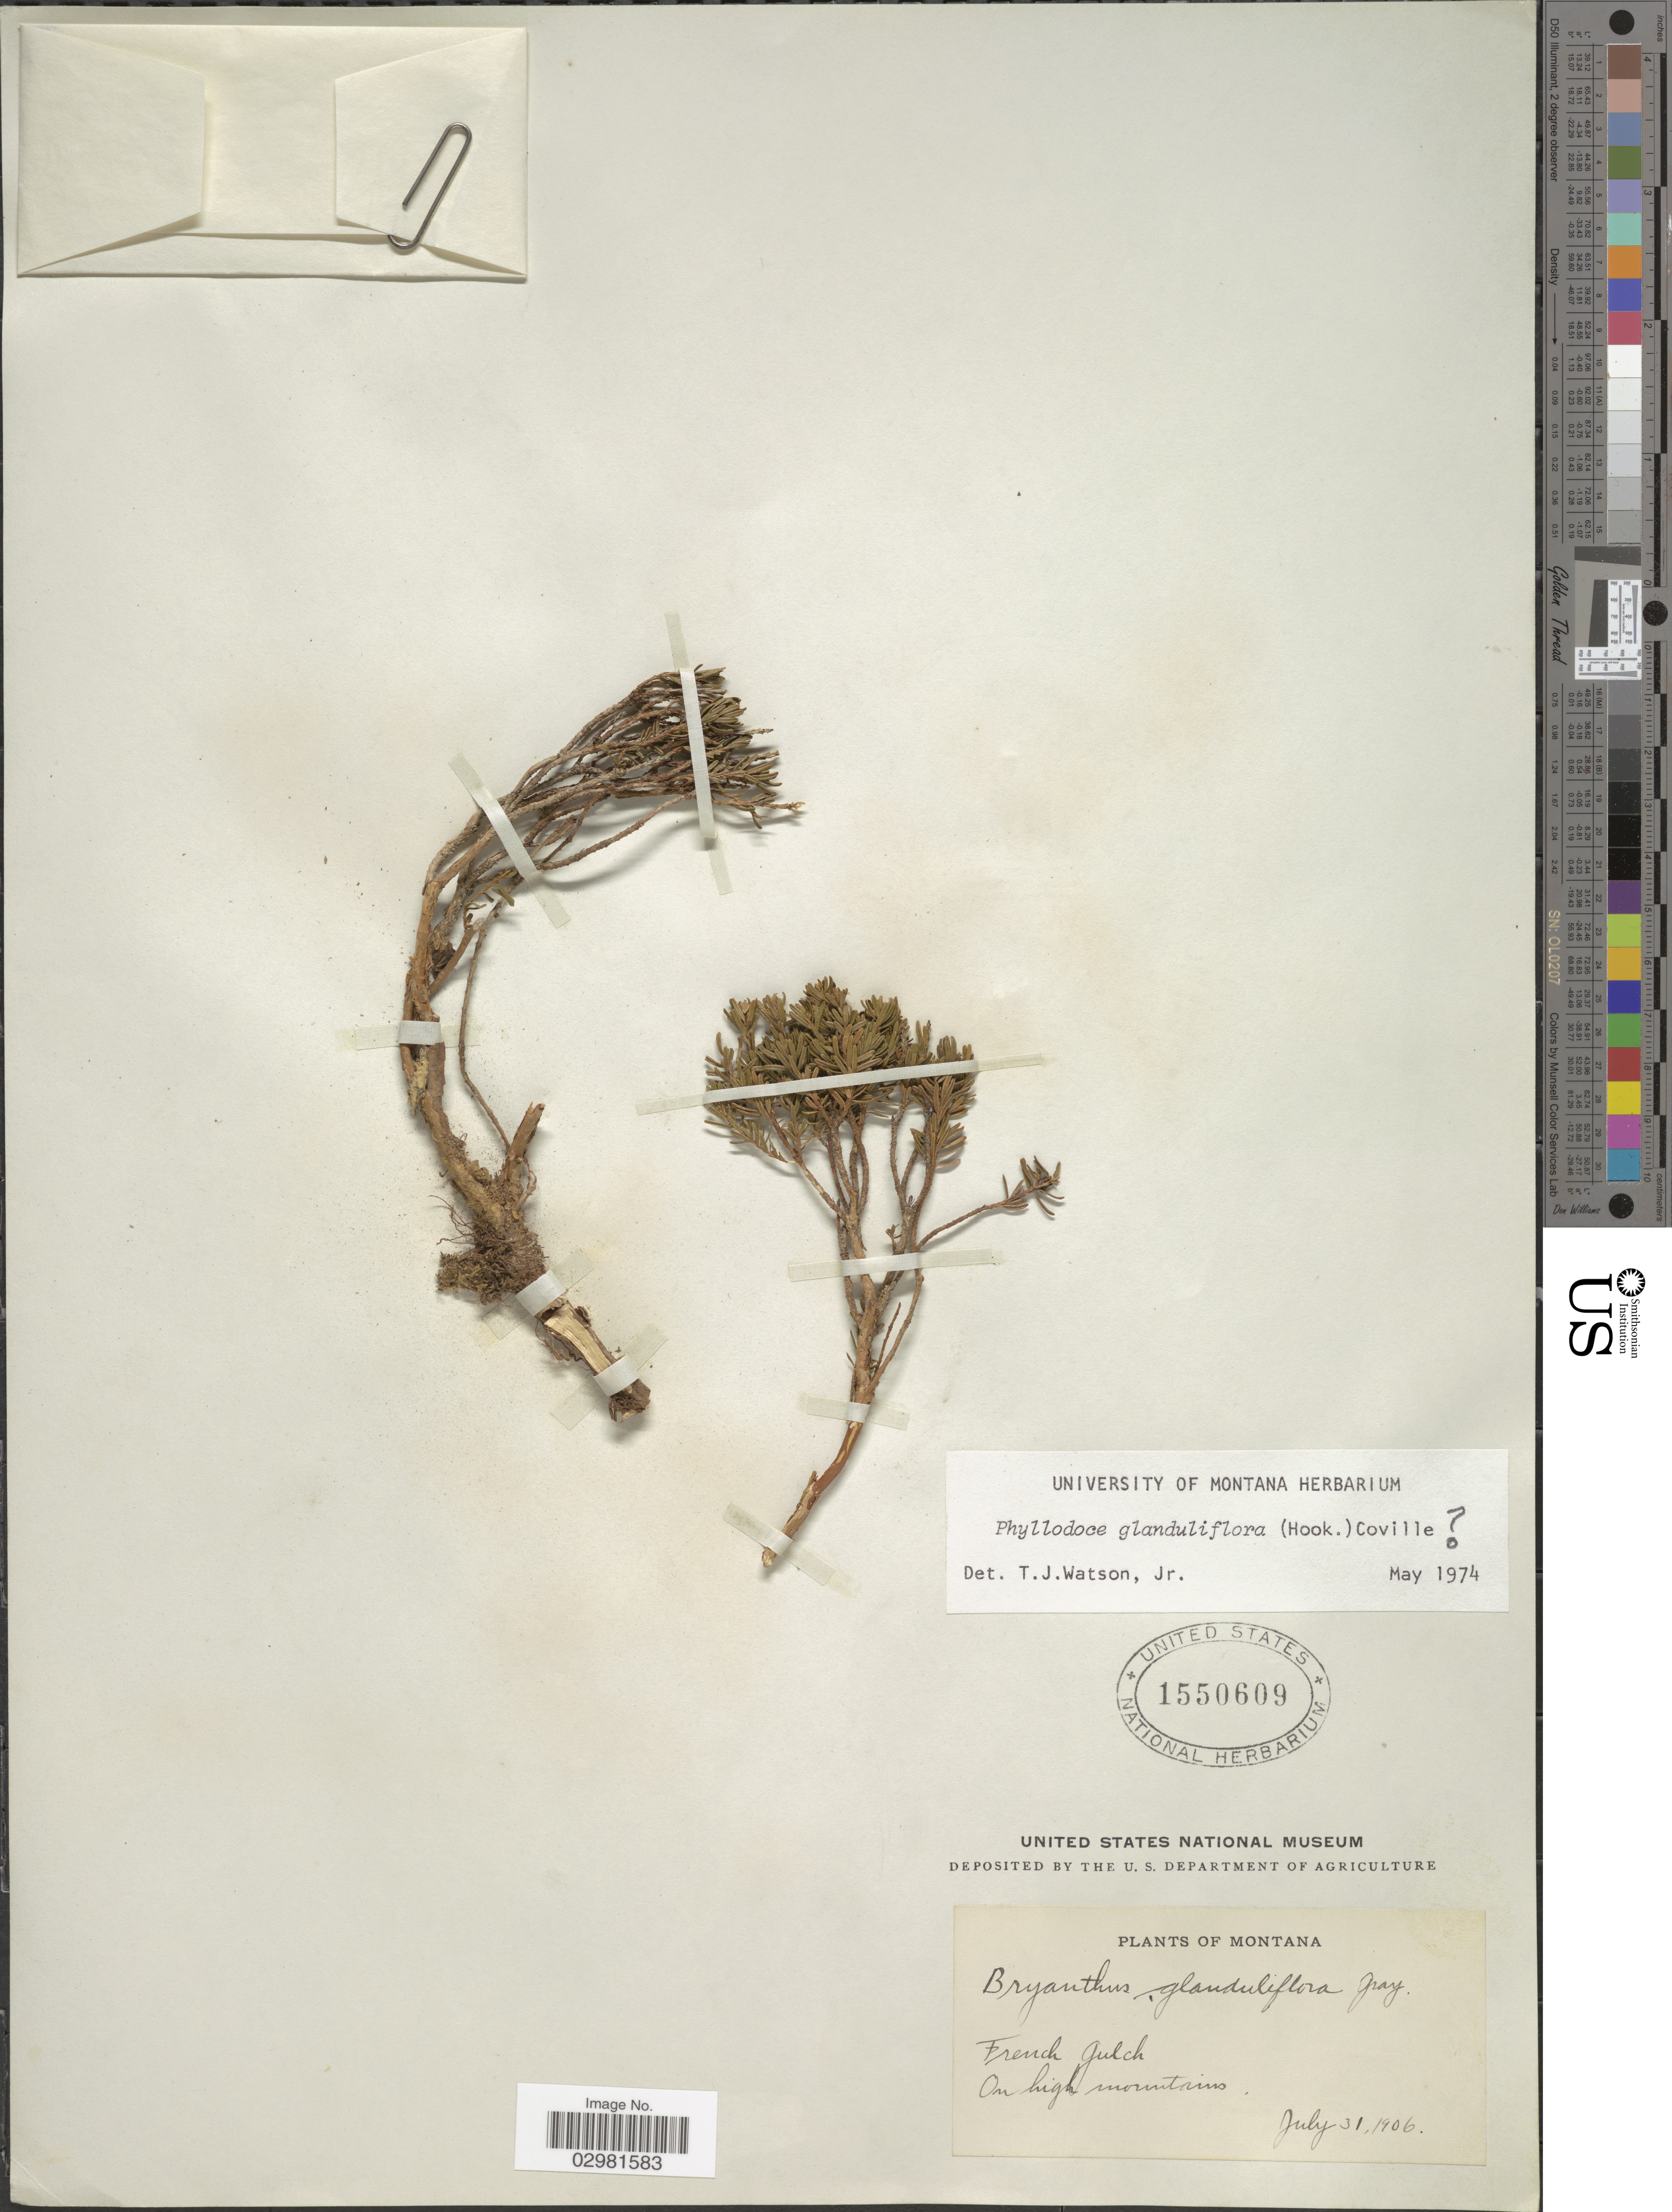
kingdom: Plantae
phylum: Tracheophyta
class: Magnoliopsida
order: Ericales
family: Ericaceae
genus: Phyllodoce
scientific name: Phyllodoce glanduliflora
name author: (Hook.) Coville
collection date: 1906-07-31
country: United States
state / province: Montana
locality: French Gulch, on high mountains.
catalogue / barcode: US 1550609